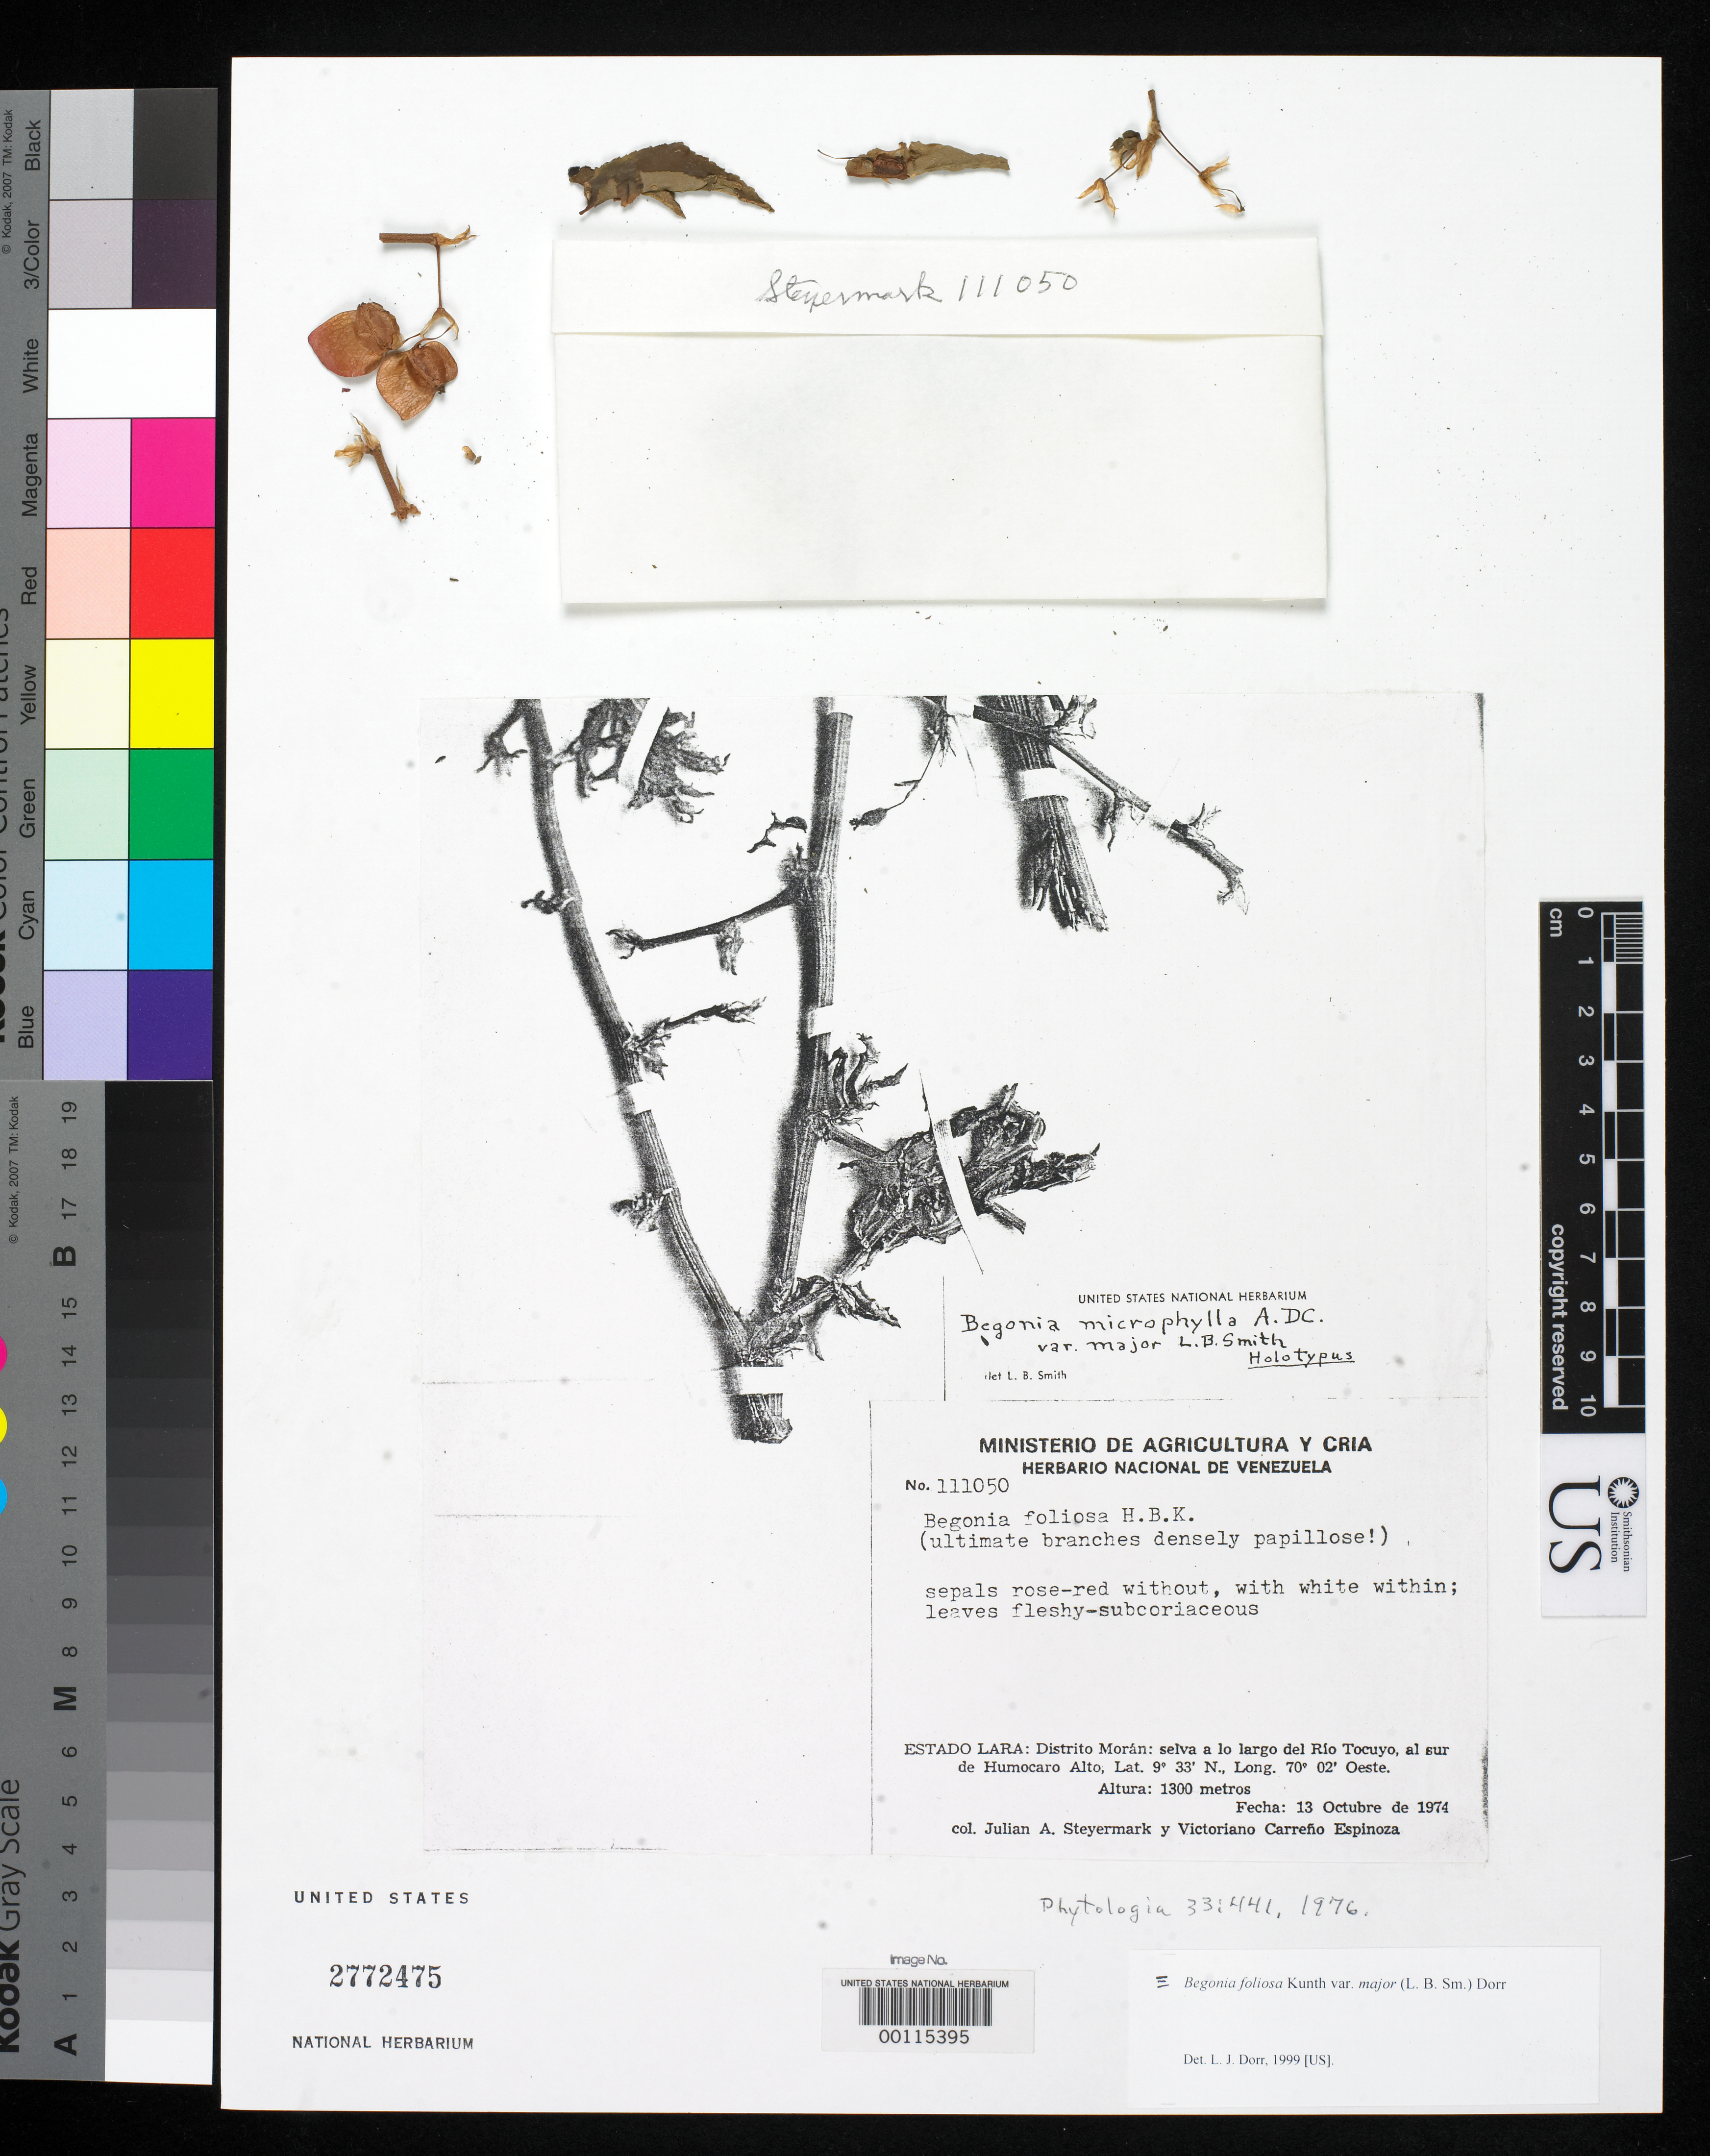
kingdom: Plantae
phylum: Tracheophyta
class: Magnoliopsida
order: Cucurbitales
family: Begoniaceae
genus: Begonia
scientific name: Begonia microphylla var. major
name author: L.B. Sm.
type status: Type Fragment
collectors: J. Steyermark & V. Carreño E.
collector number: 111050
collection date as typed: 13 Oct 1974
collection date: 1974-10-13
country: Venezuela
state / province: Lara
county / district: Morán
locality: Largo del Rio Tocuyo, al Sur de Humocaro.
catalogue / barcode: US 2772475